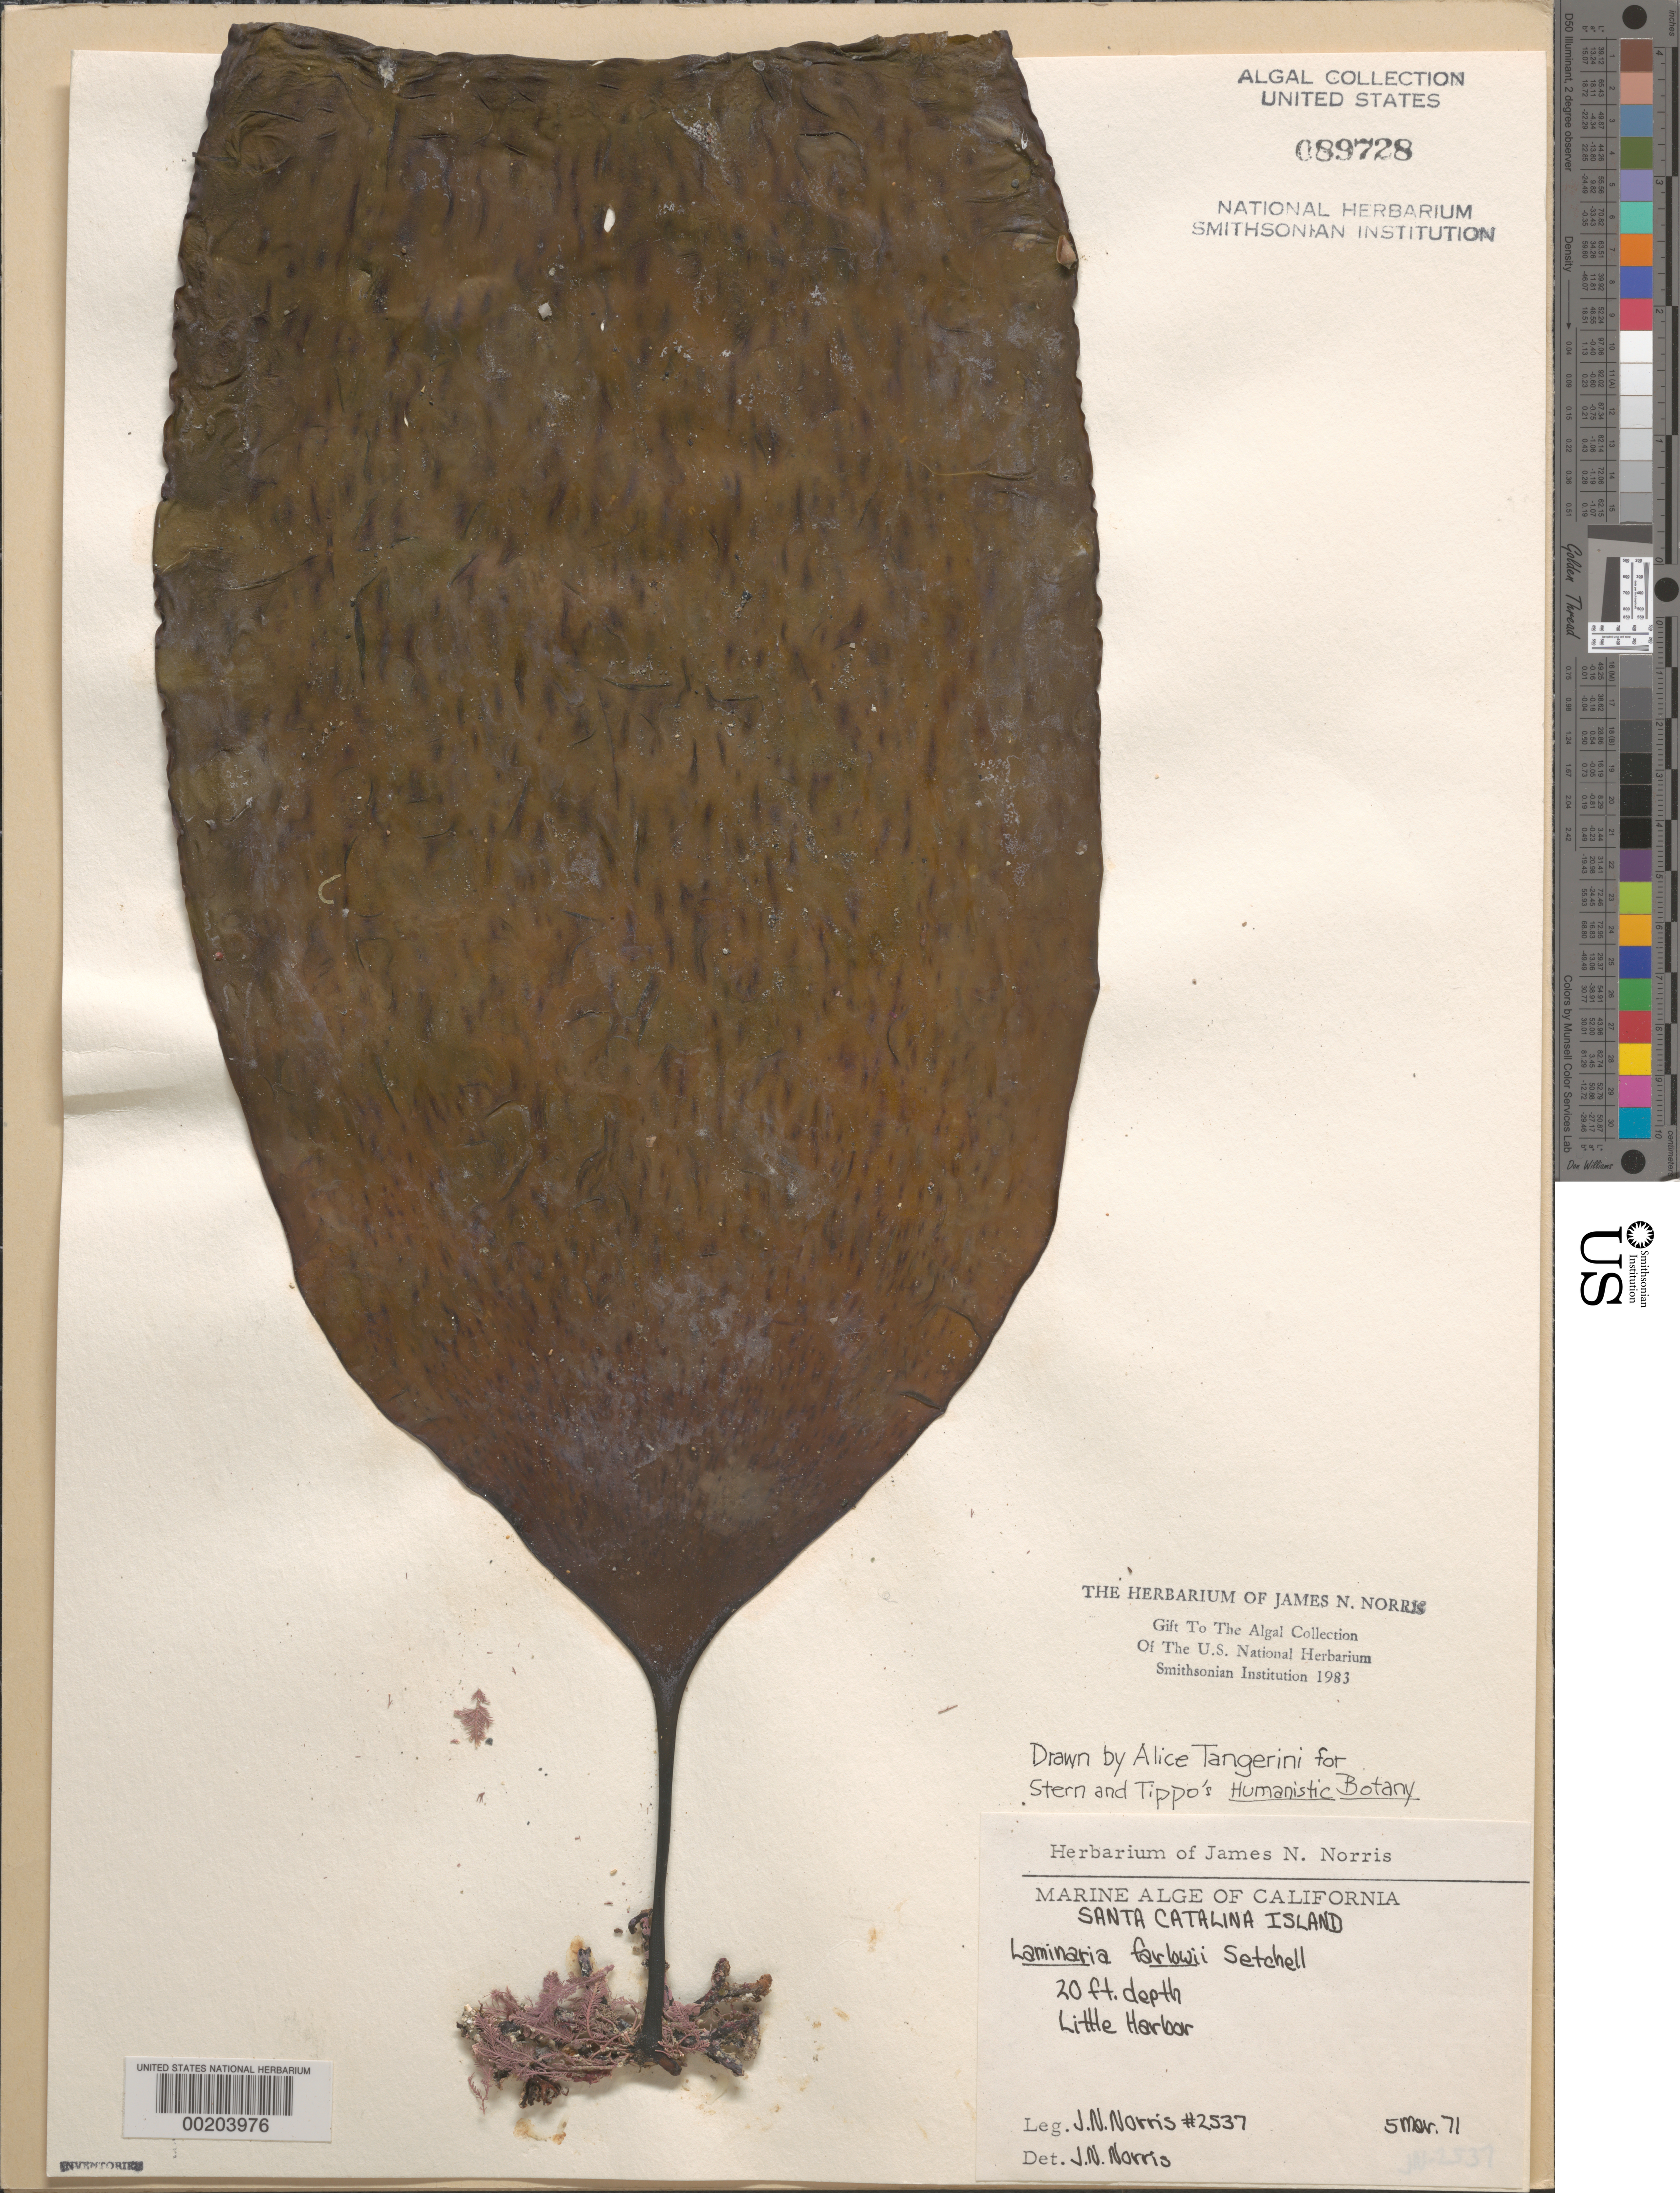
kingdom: Chromista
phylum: Ochrophyta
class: Phaeophyceae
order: Laminariales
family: Laminariaceae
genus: Laminaria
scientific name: Laminaria farlowii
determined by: Norris, James N.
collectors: J. N. Norris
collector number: JN-2537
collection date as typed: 05 Mar 1971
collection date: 1971-03-05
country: United States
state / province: California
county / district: Los Angeles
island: Santa Catalina Island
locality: Little Harbor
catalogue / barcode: US 89728